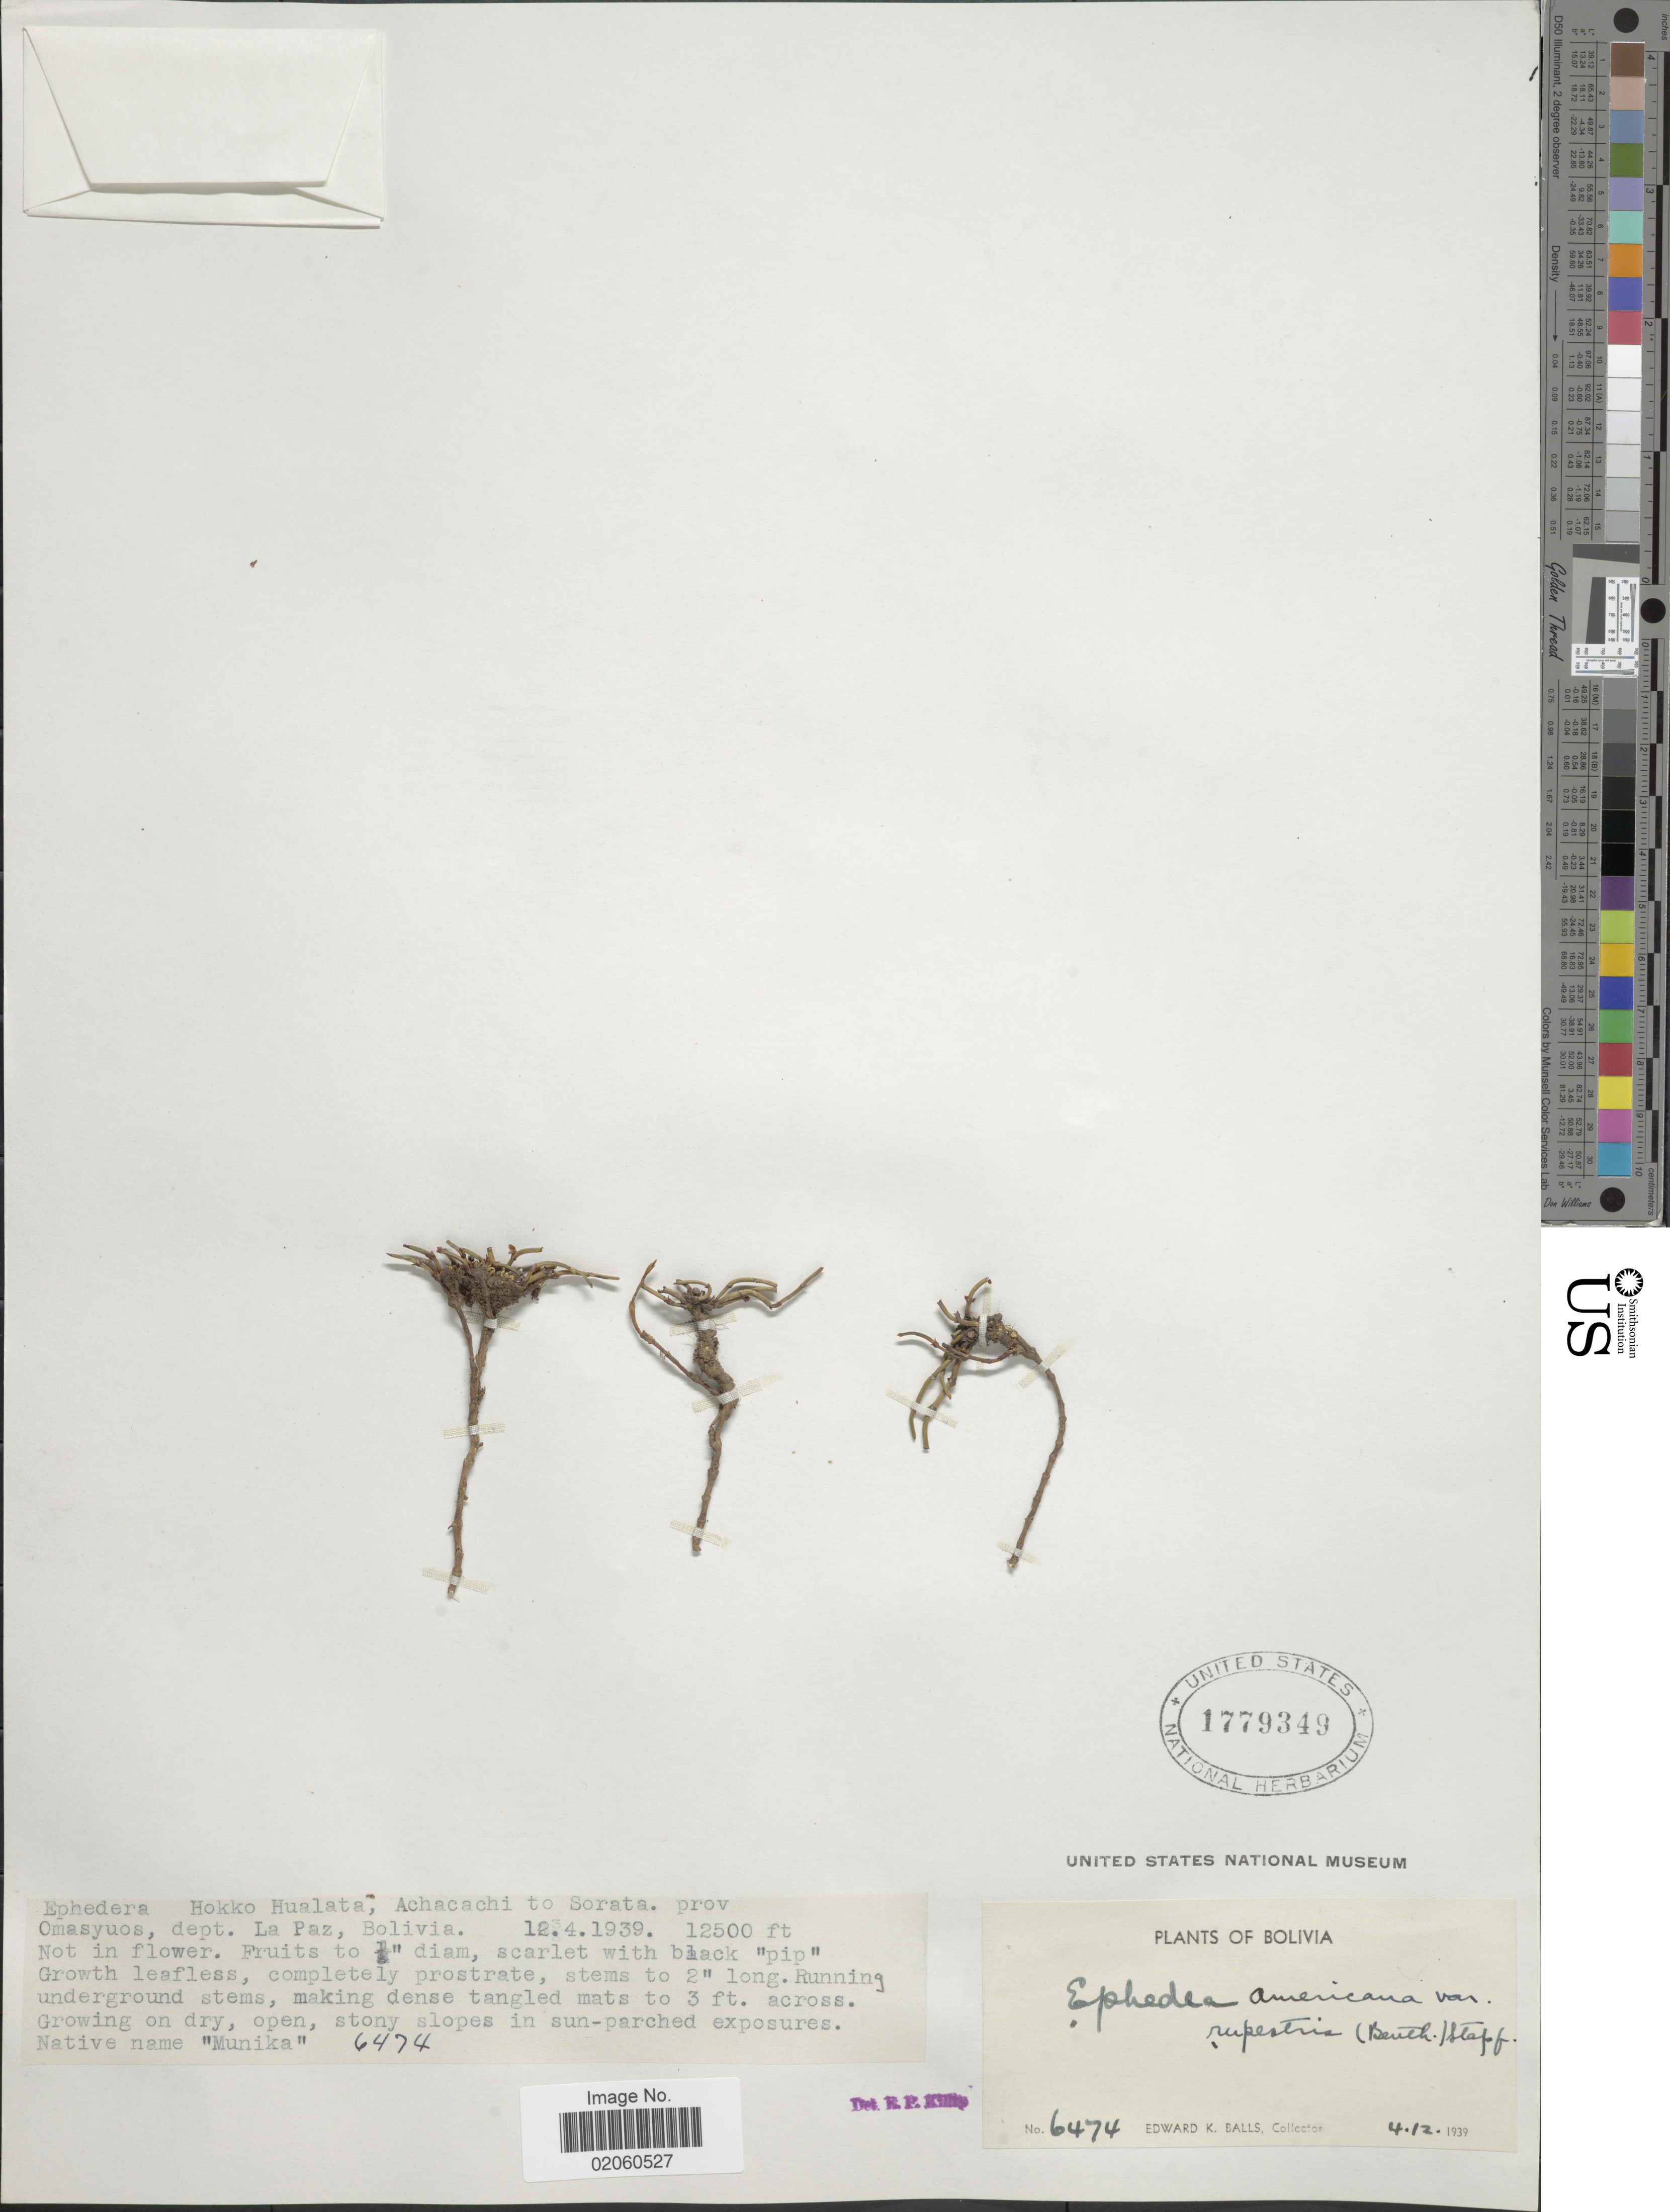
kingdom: Plantae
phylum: Tracheophyta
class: Gnetopsida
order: Ephedrales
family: Ephedraceae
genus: Ephedra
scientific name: Ephedra rupestris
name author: Benth.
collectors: E. K. Balls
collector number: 6474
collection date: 1939-12-04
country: Bolivia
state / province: La Paz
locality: Hokko Hualata, Achacachi to Soratam prov. Omasyuos.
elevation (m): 3810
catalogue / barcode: US 1779349